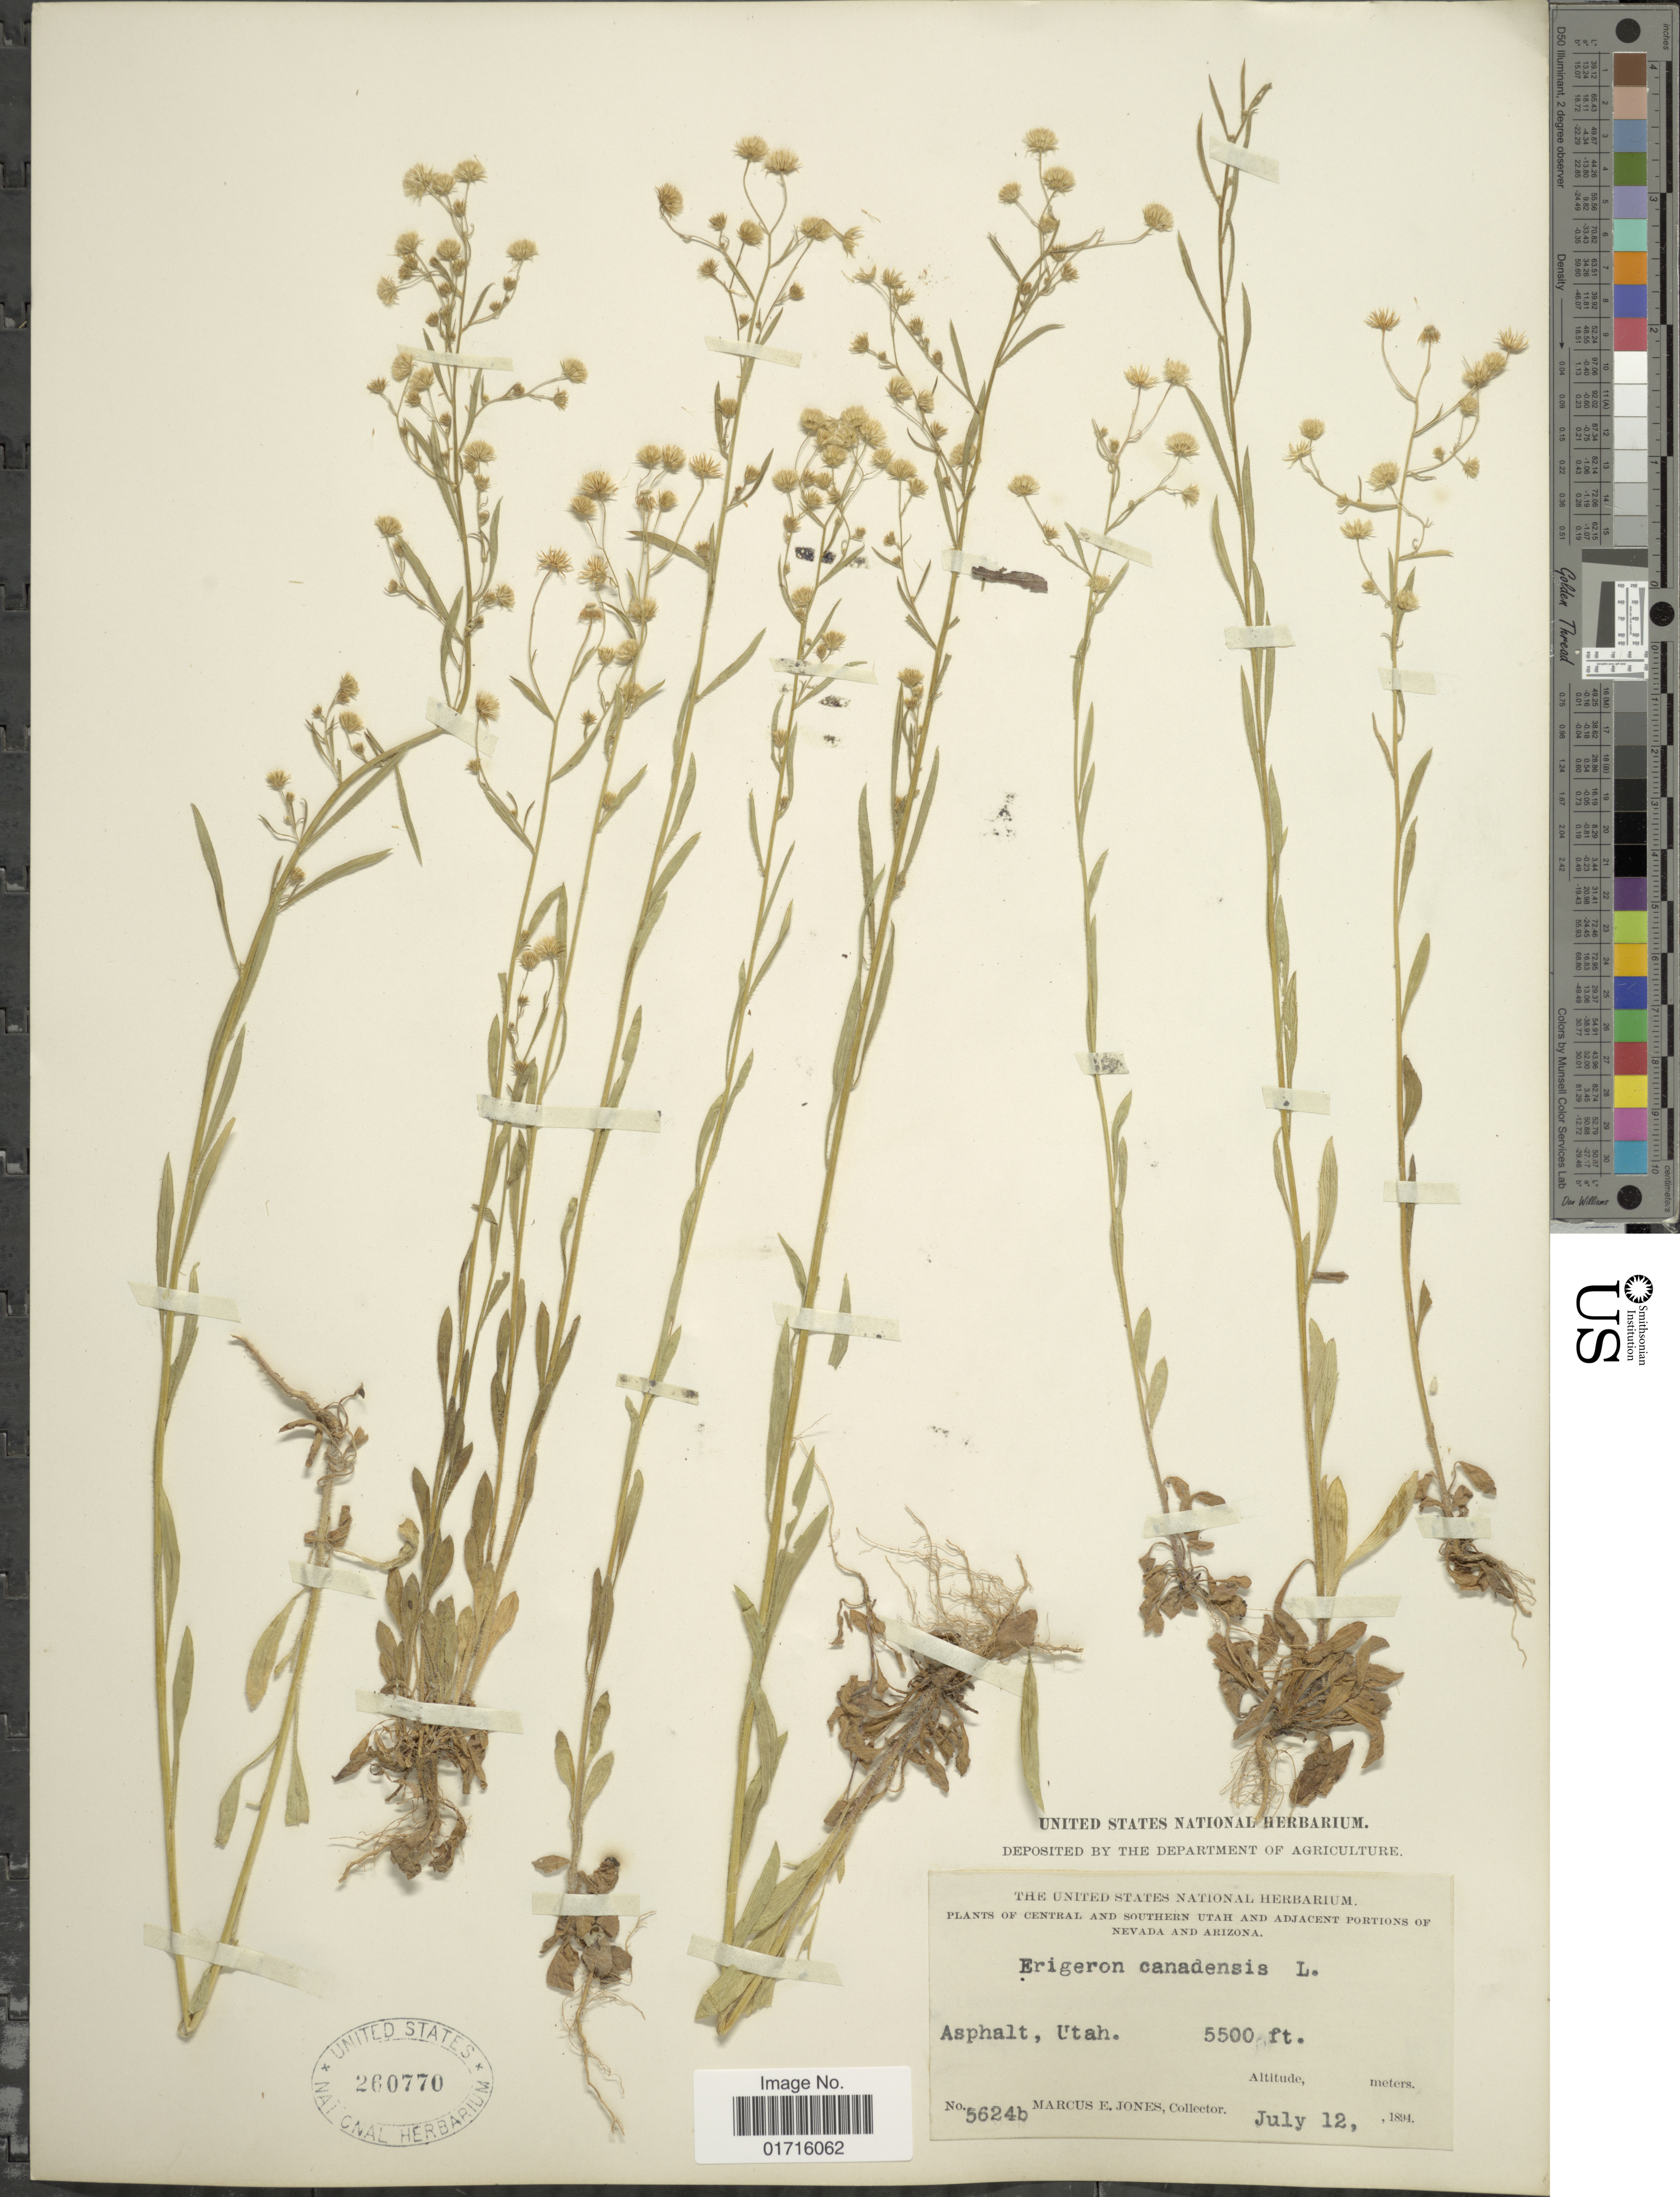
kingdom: Plantae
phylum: Tracheophyta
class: Magnoliopsida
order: Asterales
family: Asteraceae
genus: Conyza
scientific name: Conyza canadensis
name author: (L.) Cronq.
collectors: M. E. Jones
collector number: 5624b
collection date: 1894-07-12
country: United States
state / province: Utah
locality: Asphalt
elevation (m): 1676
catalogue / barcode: US 260770